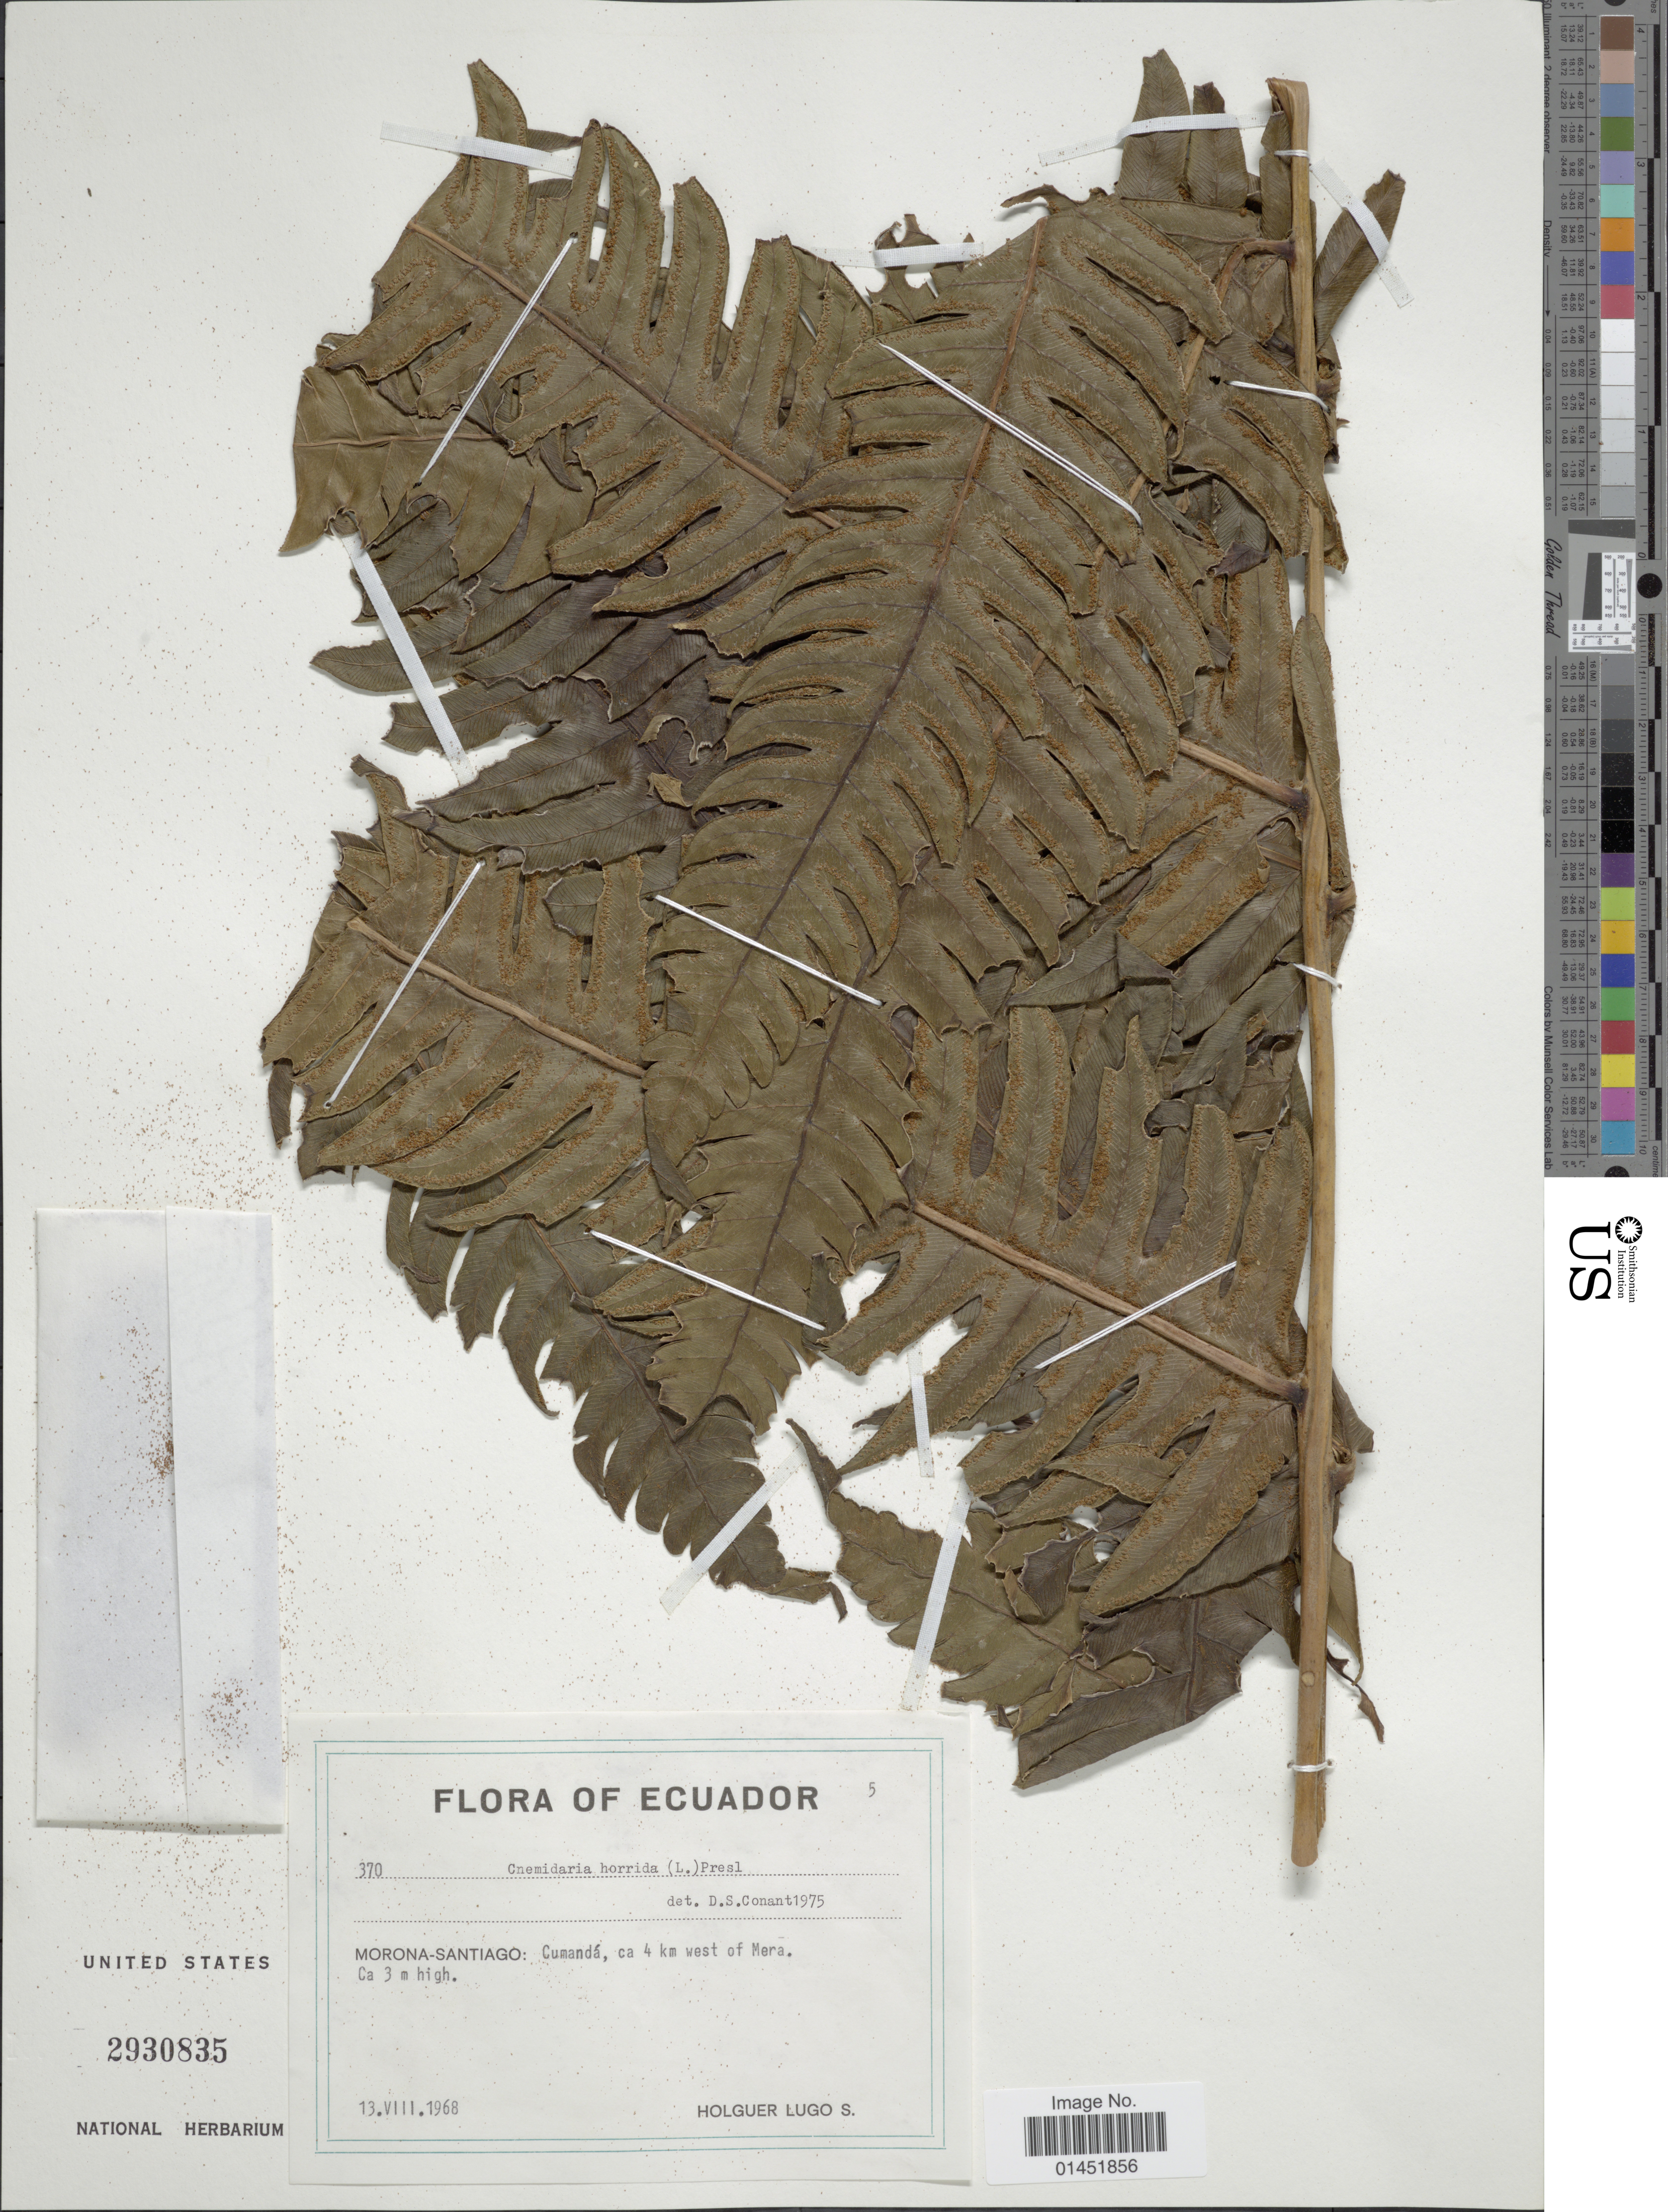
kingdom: Plantae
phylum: Tracheophyta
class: Polypodiopsida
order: Cyatheales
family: Cyatheaceae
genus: Cyathea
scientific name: Cyathea horrida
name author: (L.) Sm.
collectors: H. Lugo S.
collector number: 370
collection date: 1968-08-13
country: Ecuador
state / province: Morona-Santiago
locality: Cumandá, ca 4 km west of Mera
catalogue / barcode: US 2930835